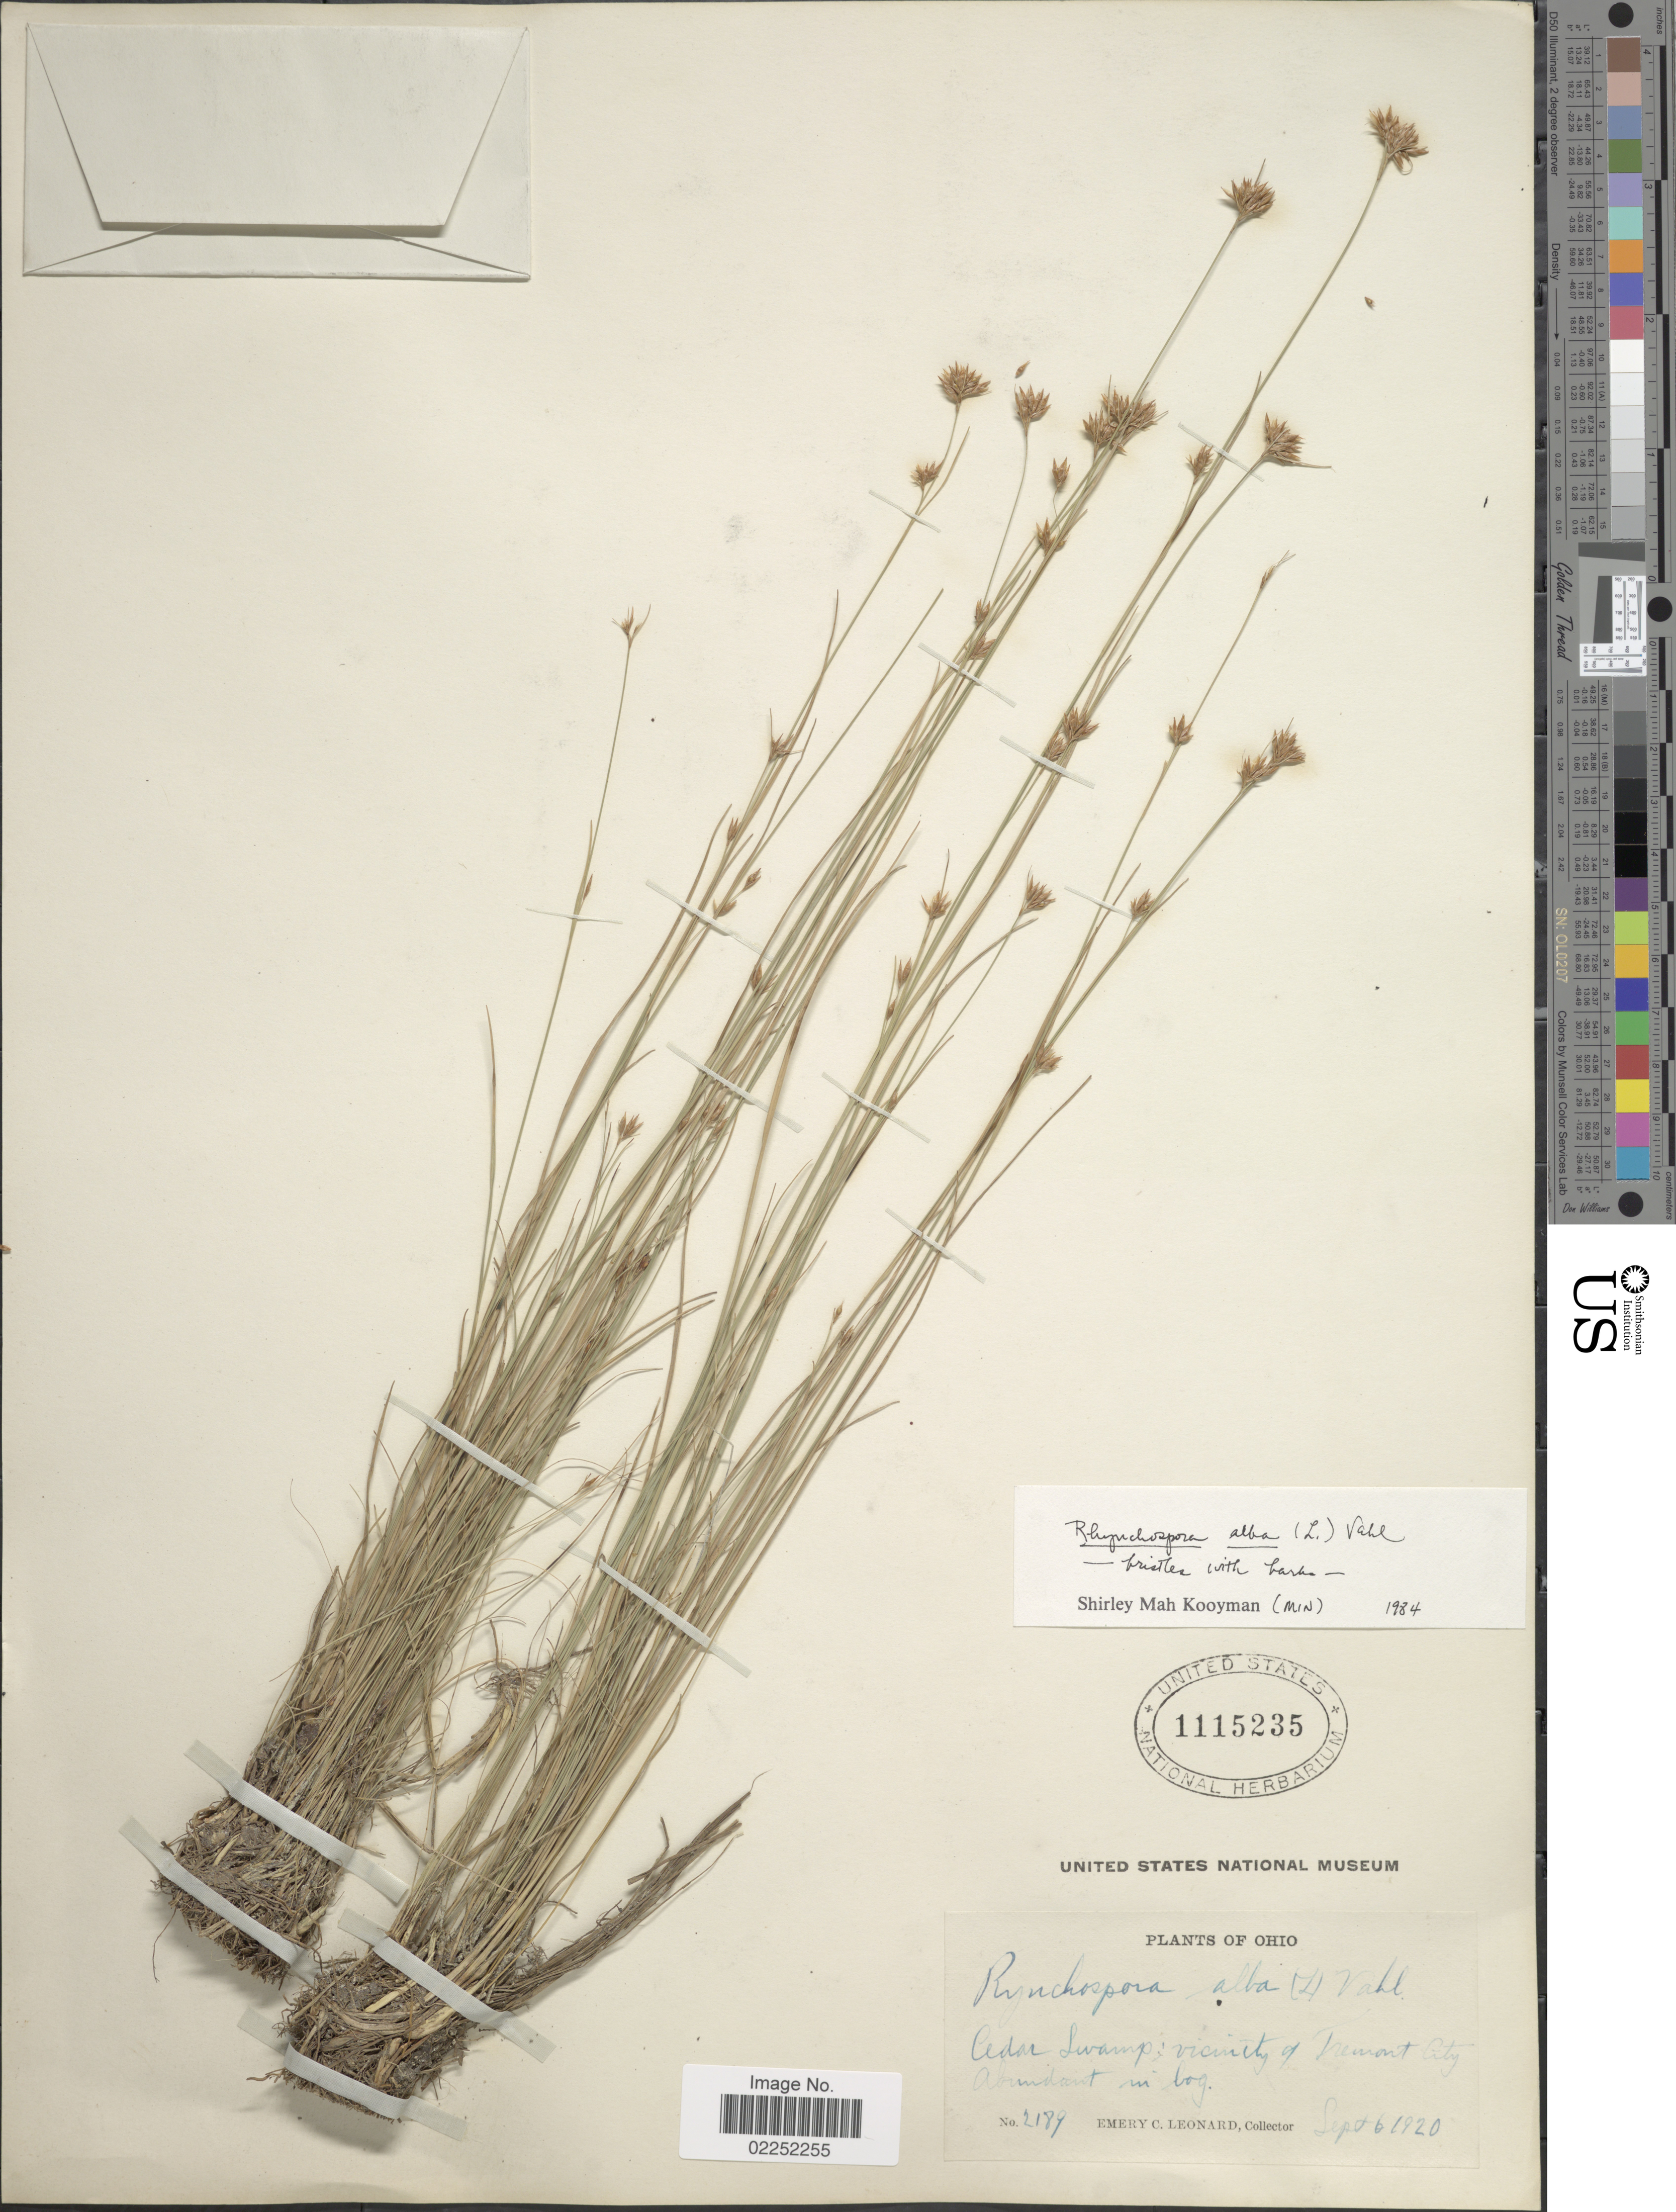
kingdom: Plantae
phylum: Tracheophyta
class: Liliopsida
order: Poales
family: Cyperaceae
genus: Rhynchospora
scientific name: Rhynchospora alba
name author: (L.) Vahl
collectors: E. C. Leonard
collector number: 2189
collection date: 1920-09-06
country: United States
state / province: Ohio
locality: Cedar swamp; vicinity of Tremont City, Abundant in bog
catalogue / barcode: US 1115235